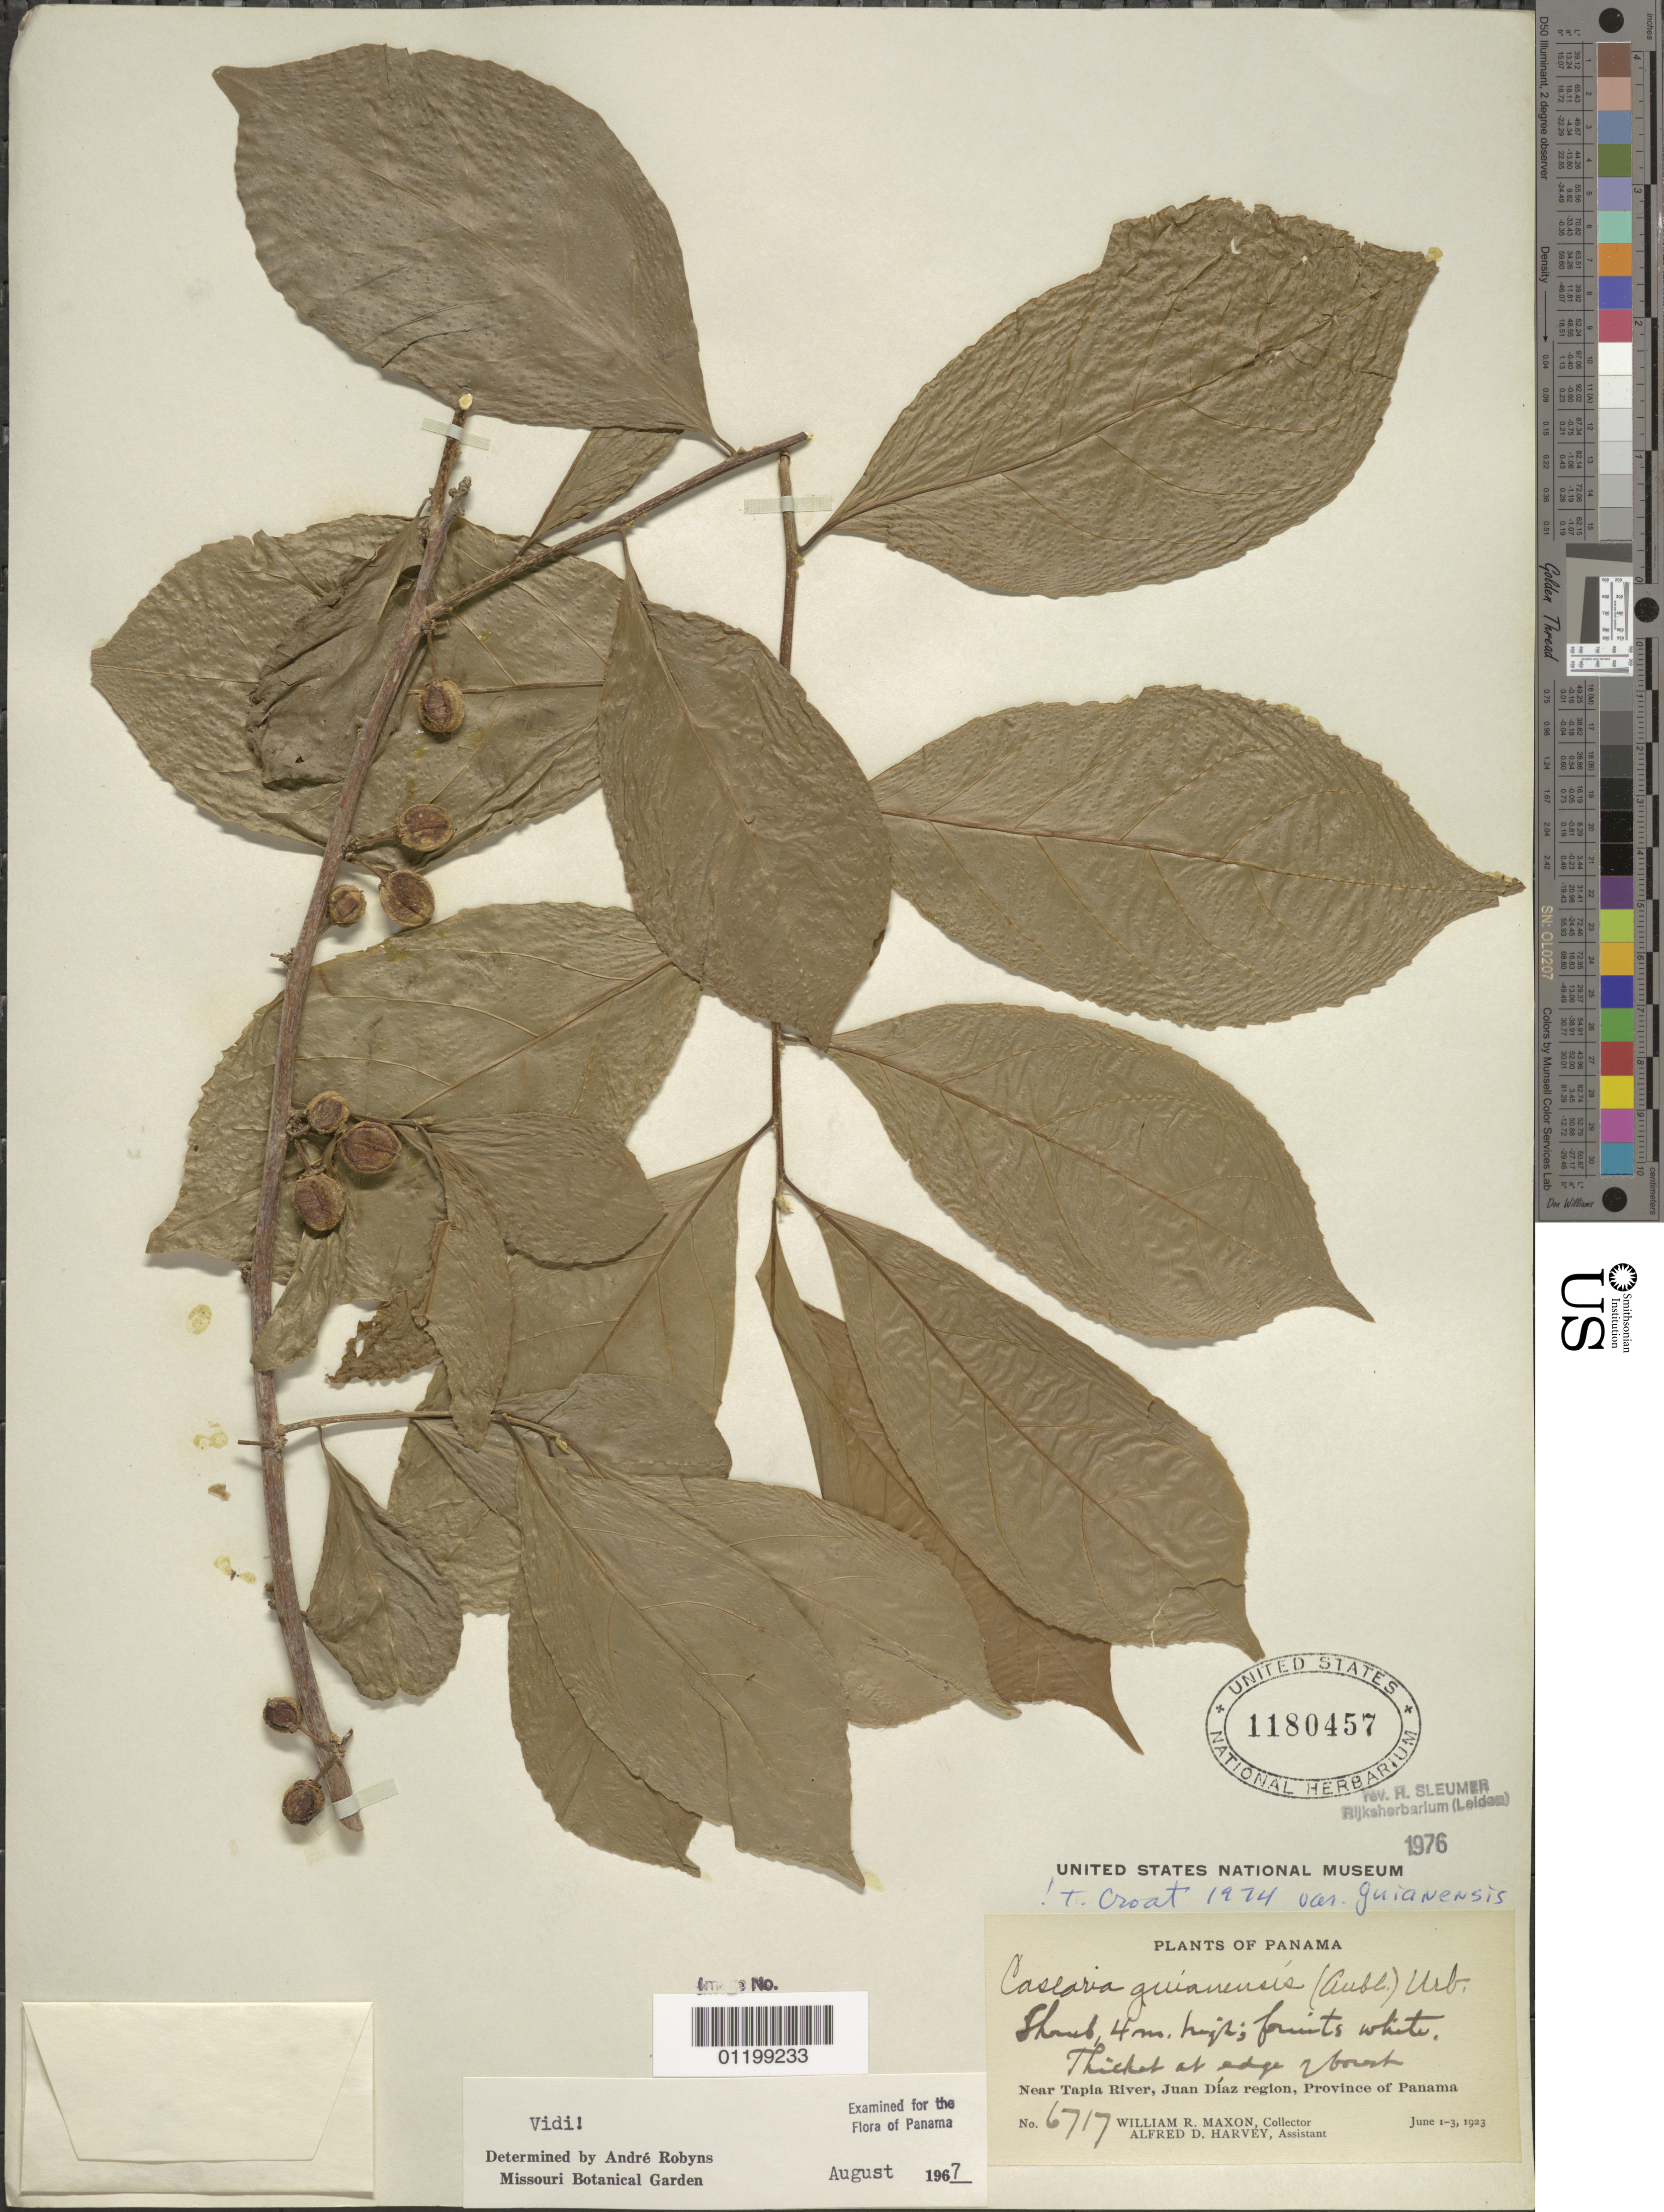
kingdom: Plantae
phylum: Tracheophyta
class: Magnoliopsida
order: Malpighiales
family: Salicaceae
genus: Casearia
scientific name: Casearia guianensis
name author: (Aubl.) Urb.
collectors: W. R. Maxon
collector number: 6717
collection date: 1923-06-01/1923-06-03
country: Panama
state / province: Panamá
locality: Near Tapia River, Juan Diaz region.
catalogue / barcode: US 1180457